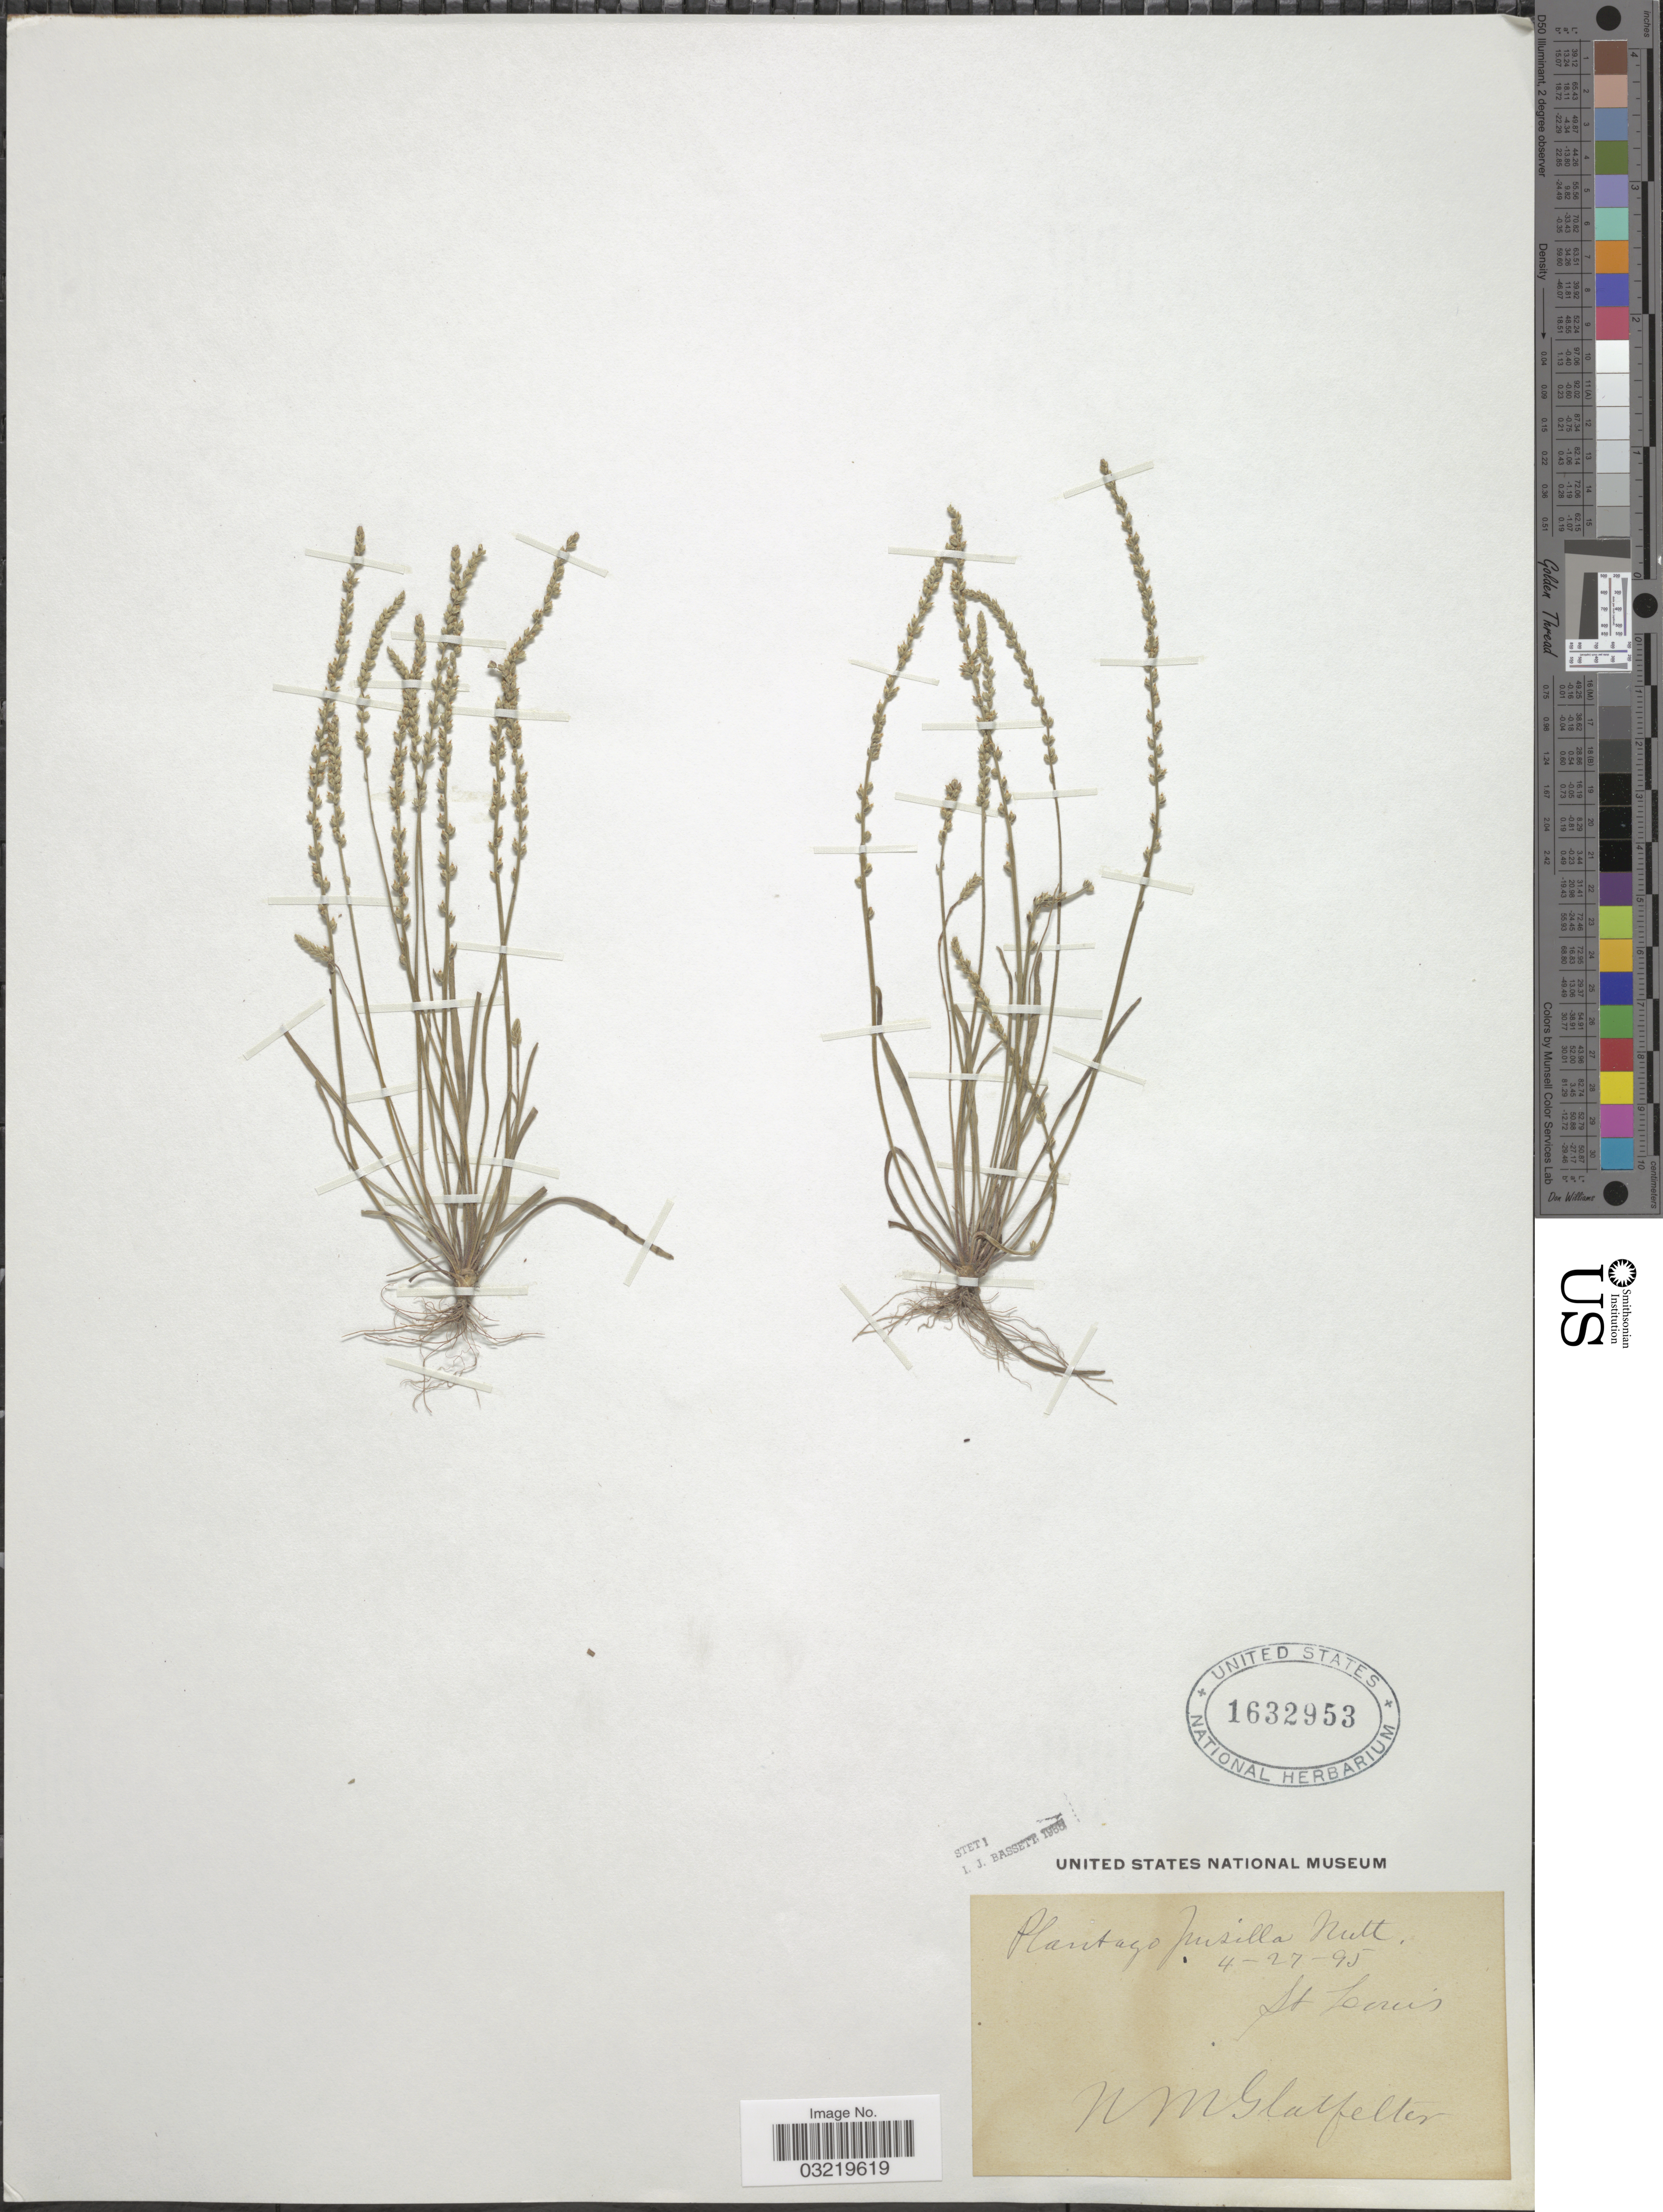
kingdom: Plantae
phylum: Tracheophyta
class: Magnoliopsida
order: Lamiales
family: Plantaginaceae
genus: Plantago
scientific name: Plantago pusilla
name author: Nutt.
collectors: N. M. Glatfelter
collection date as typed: Transcribed d/m/y: 27/4/95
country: United States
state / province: Missouri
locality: St Louis.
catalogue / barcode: US 1632953